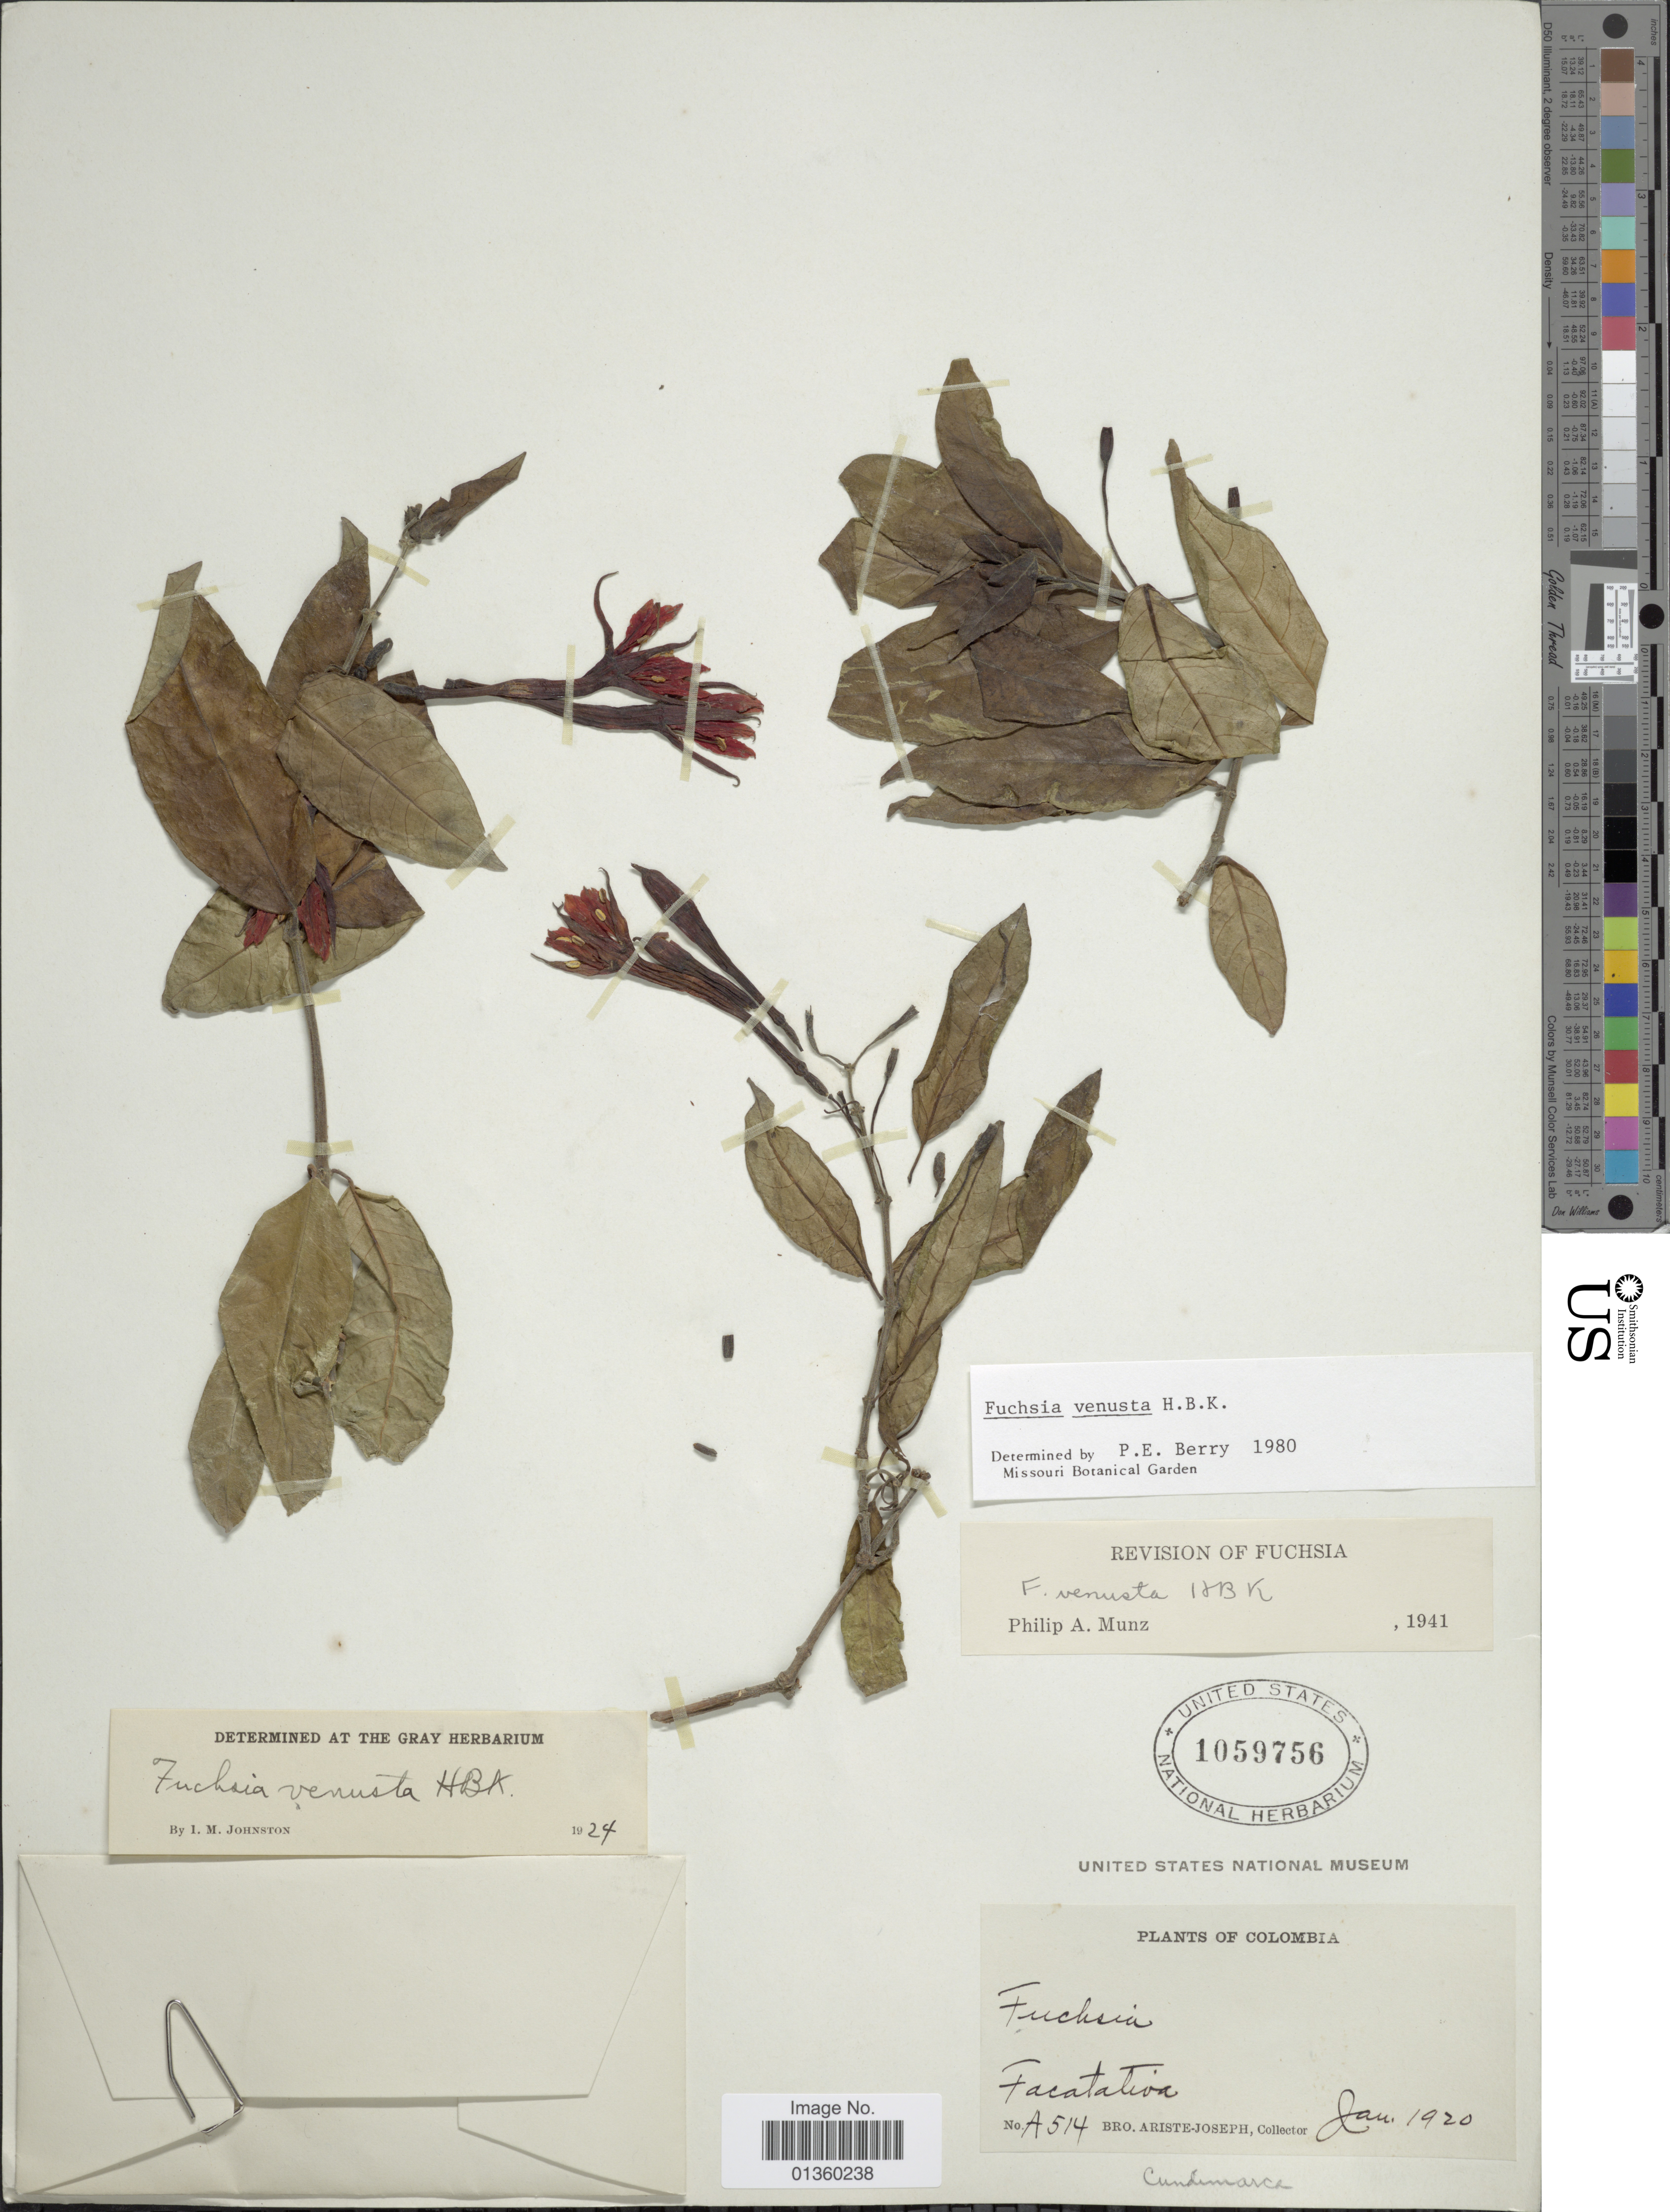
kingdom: Plantae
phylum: Tracheophyta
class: Magnoliopsida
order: Myrtales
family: Onagraceae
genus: Fuchsia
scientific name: Fuchsia venusta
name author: Kunth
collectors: Bro. Ariste-Joseph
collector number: A514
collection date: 1920-01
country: Colombia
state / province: Cundinamarca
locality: Facatativá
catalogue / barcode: US 1059756